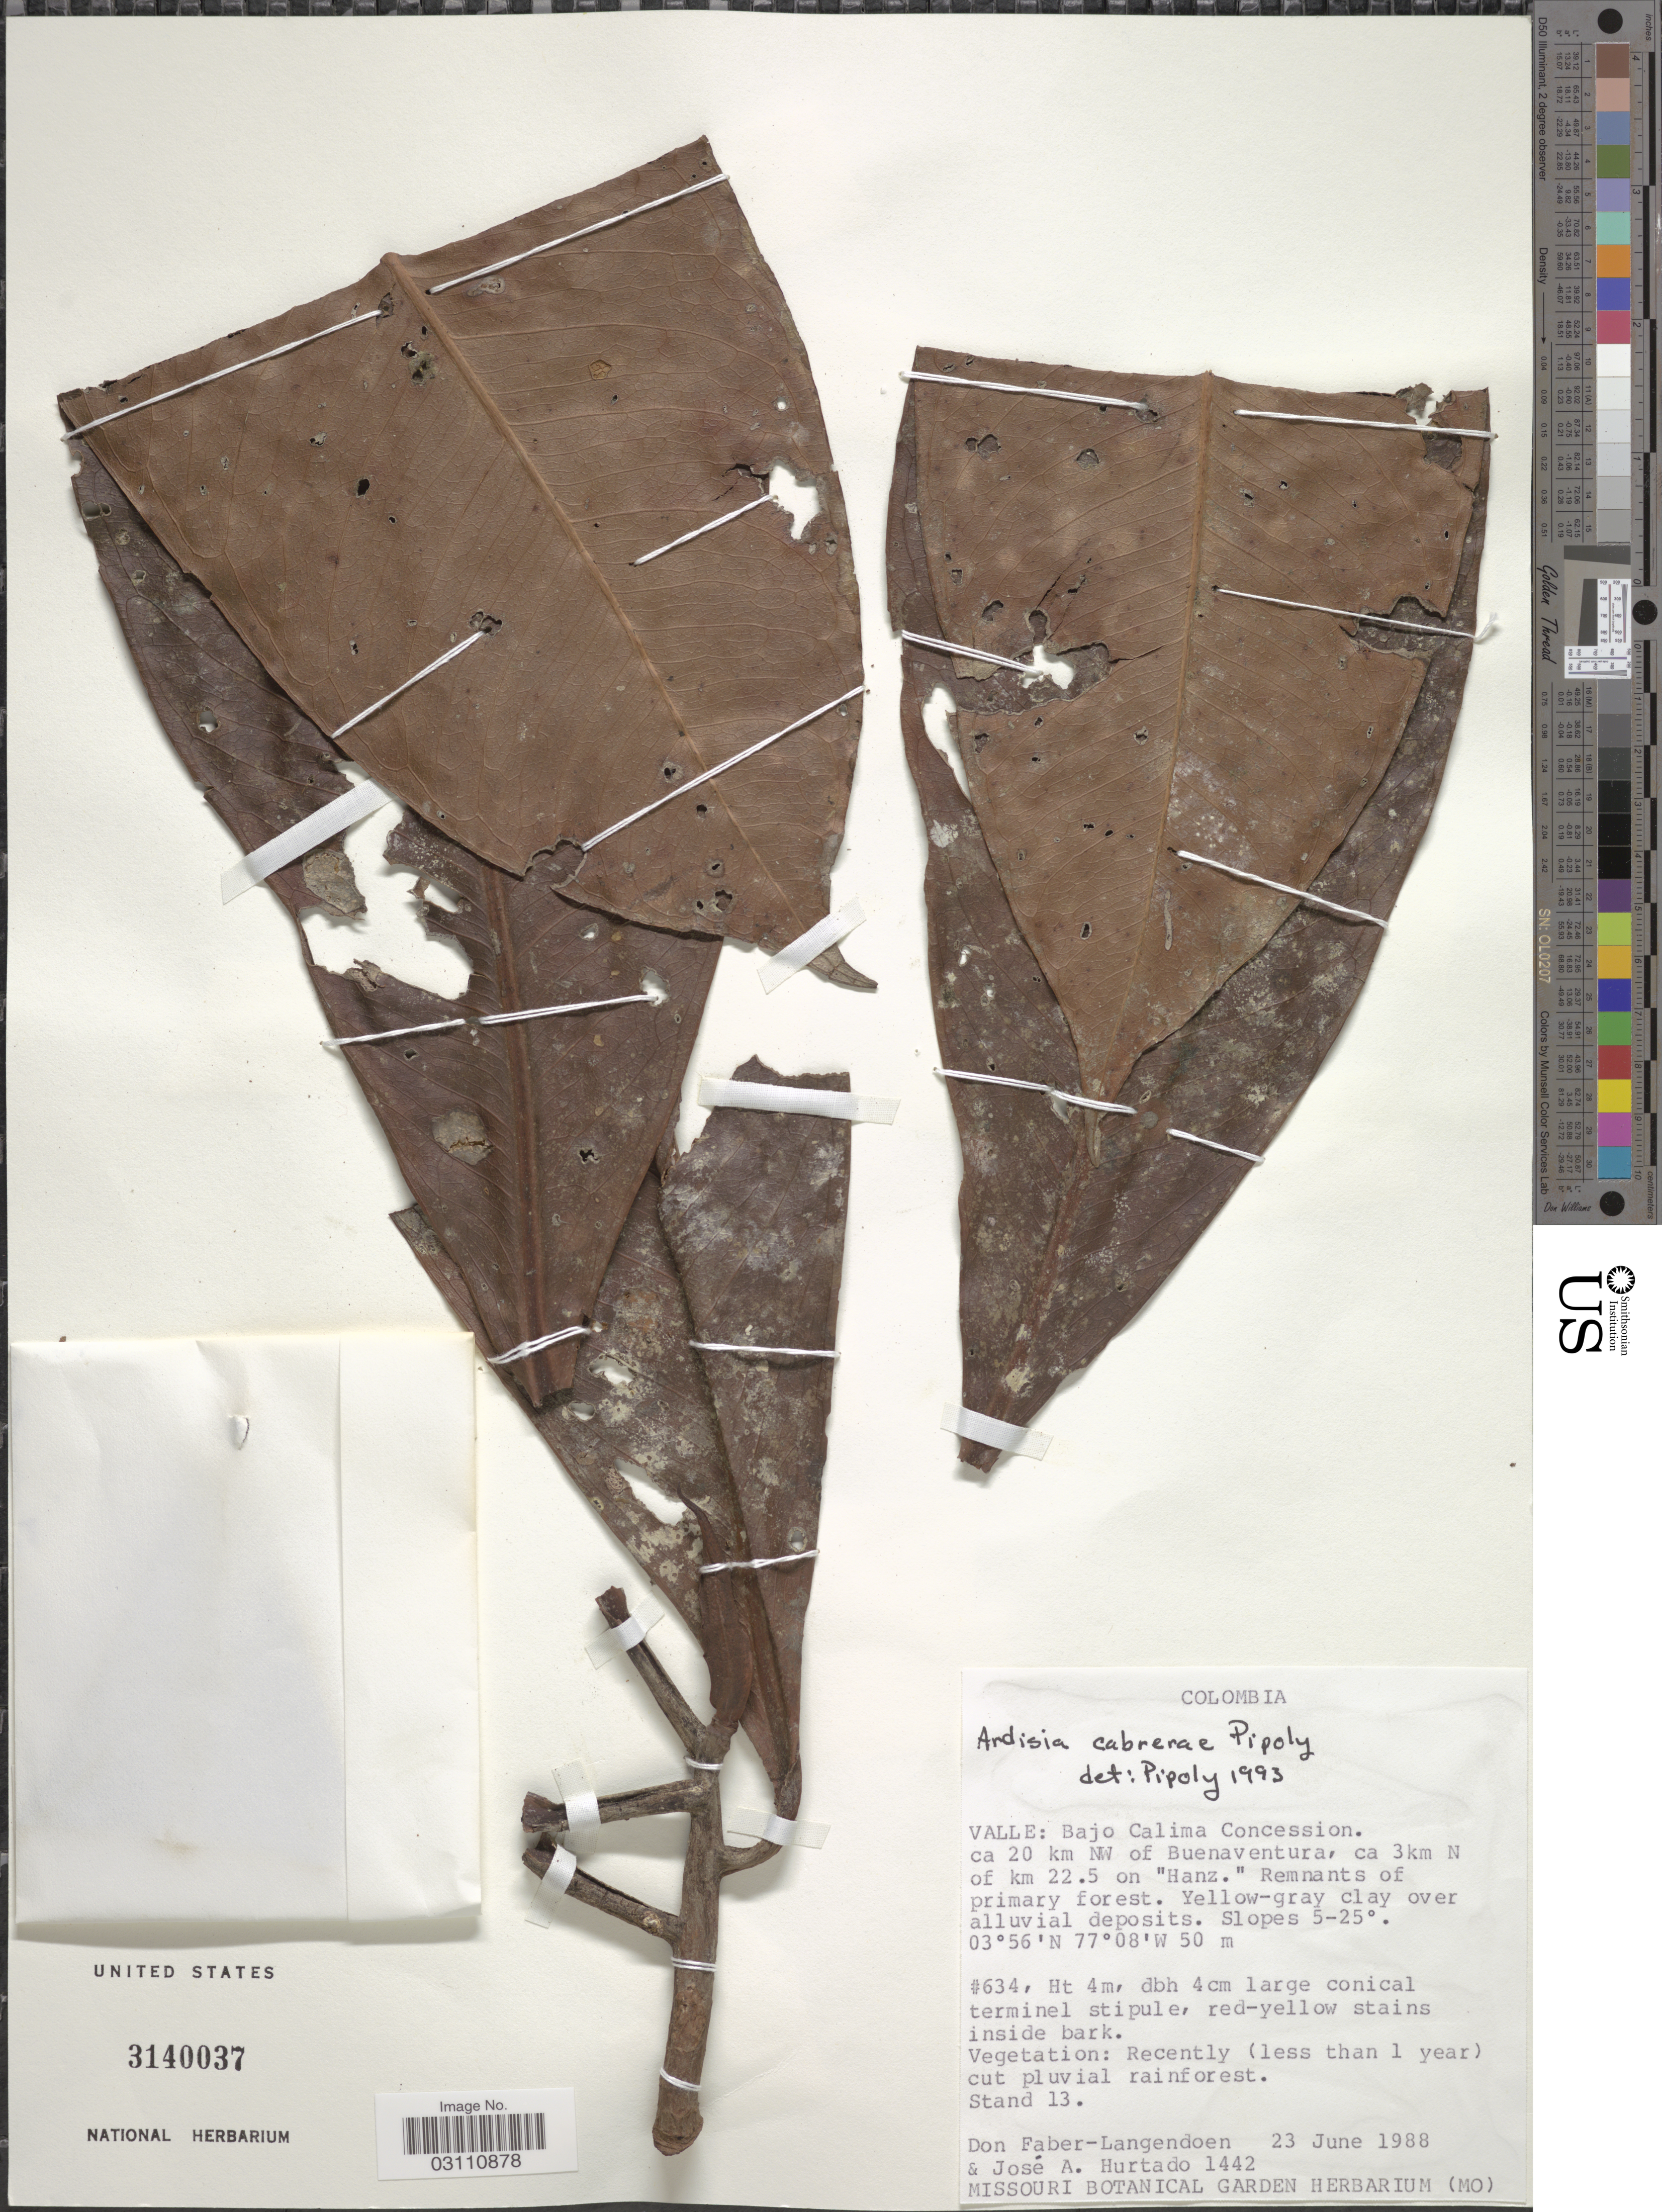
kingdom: Plantae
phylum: Tracheophyta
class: Magnoliopsida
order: Ericales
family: Primulaceae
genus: Ardisia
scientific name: Ardisia cabrerae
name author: Pipoly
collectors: D. Faber-Langendoen & J. Hurtado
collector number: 1442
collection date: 1988-06-23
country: Colombia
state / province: Valle del Cauca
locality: Valle: Bajo Calima Concession. ca 20 km NW of Buenaventura, ca 3 km N of km 22.5 on "Hanz".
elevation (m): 50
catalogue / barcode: US 3140037